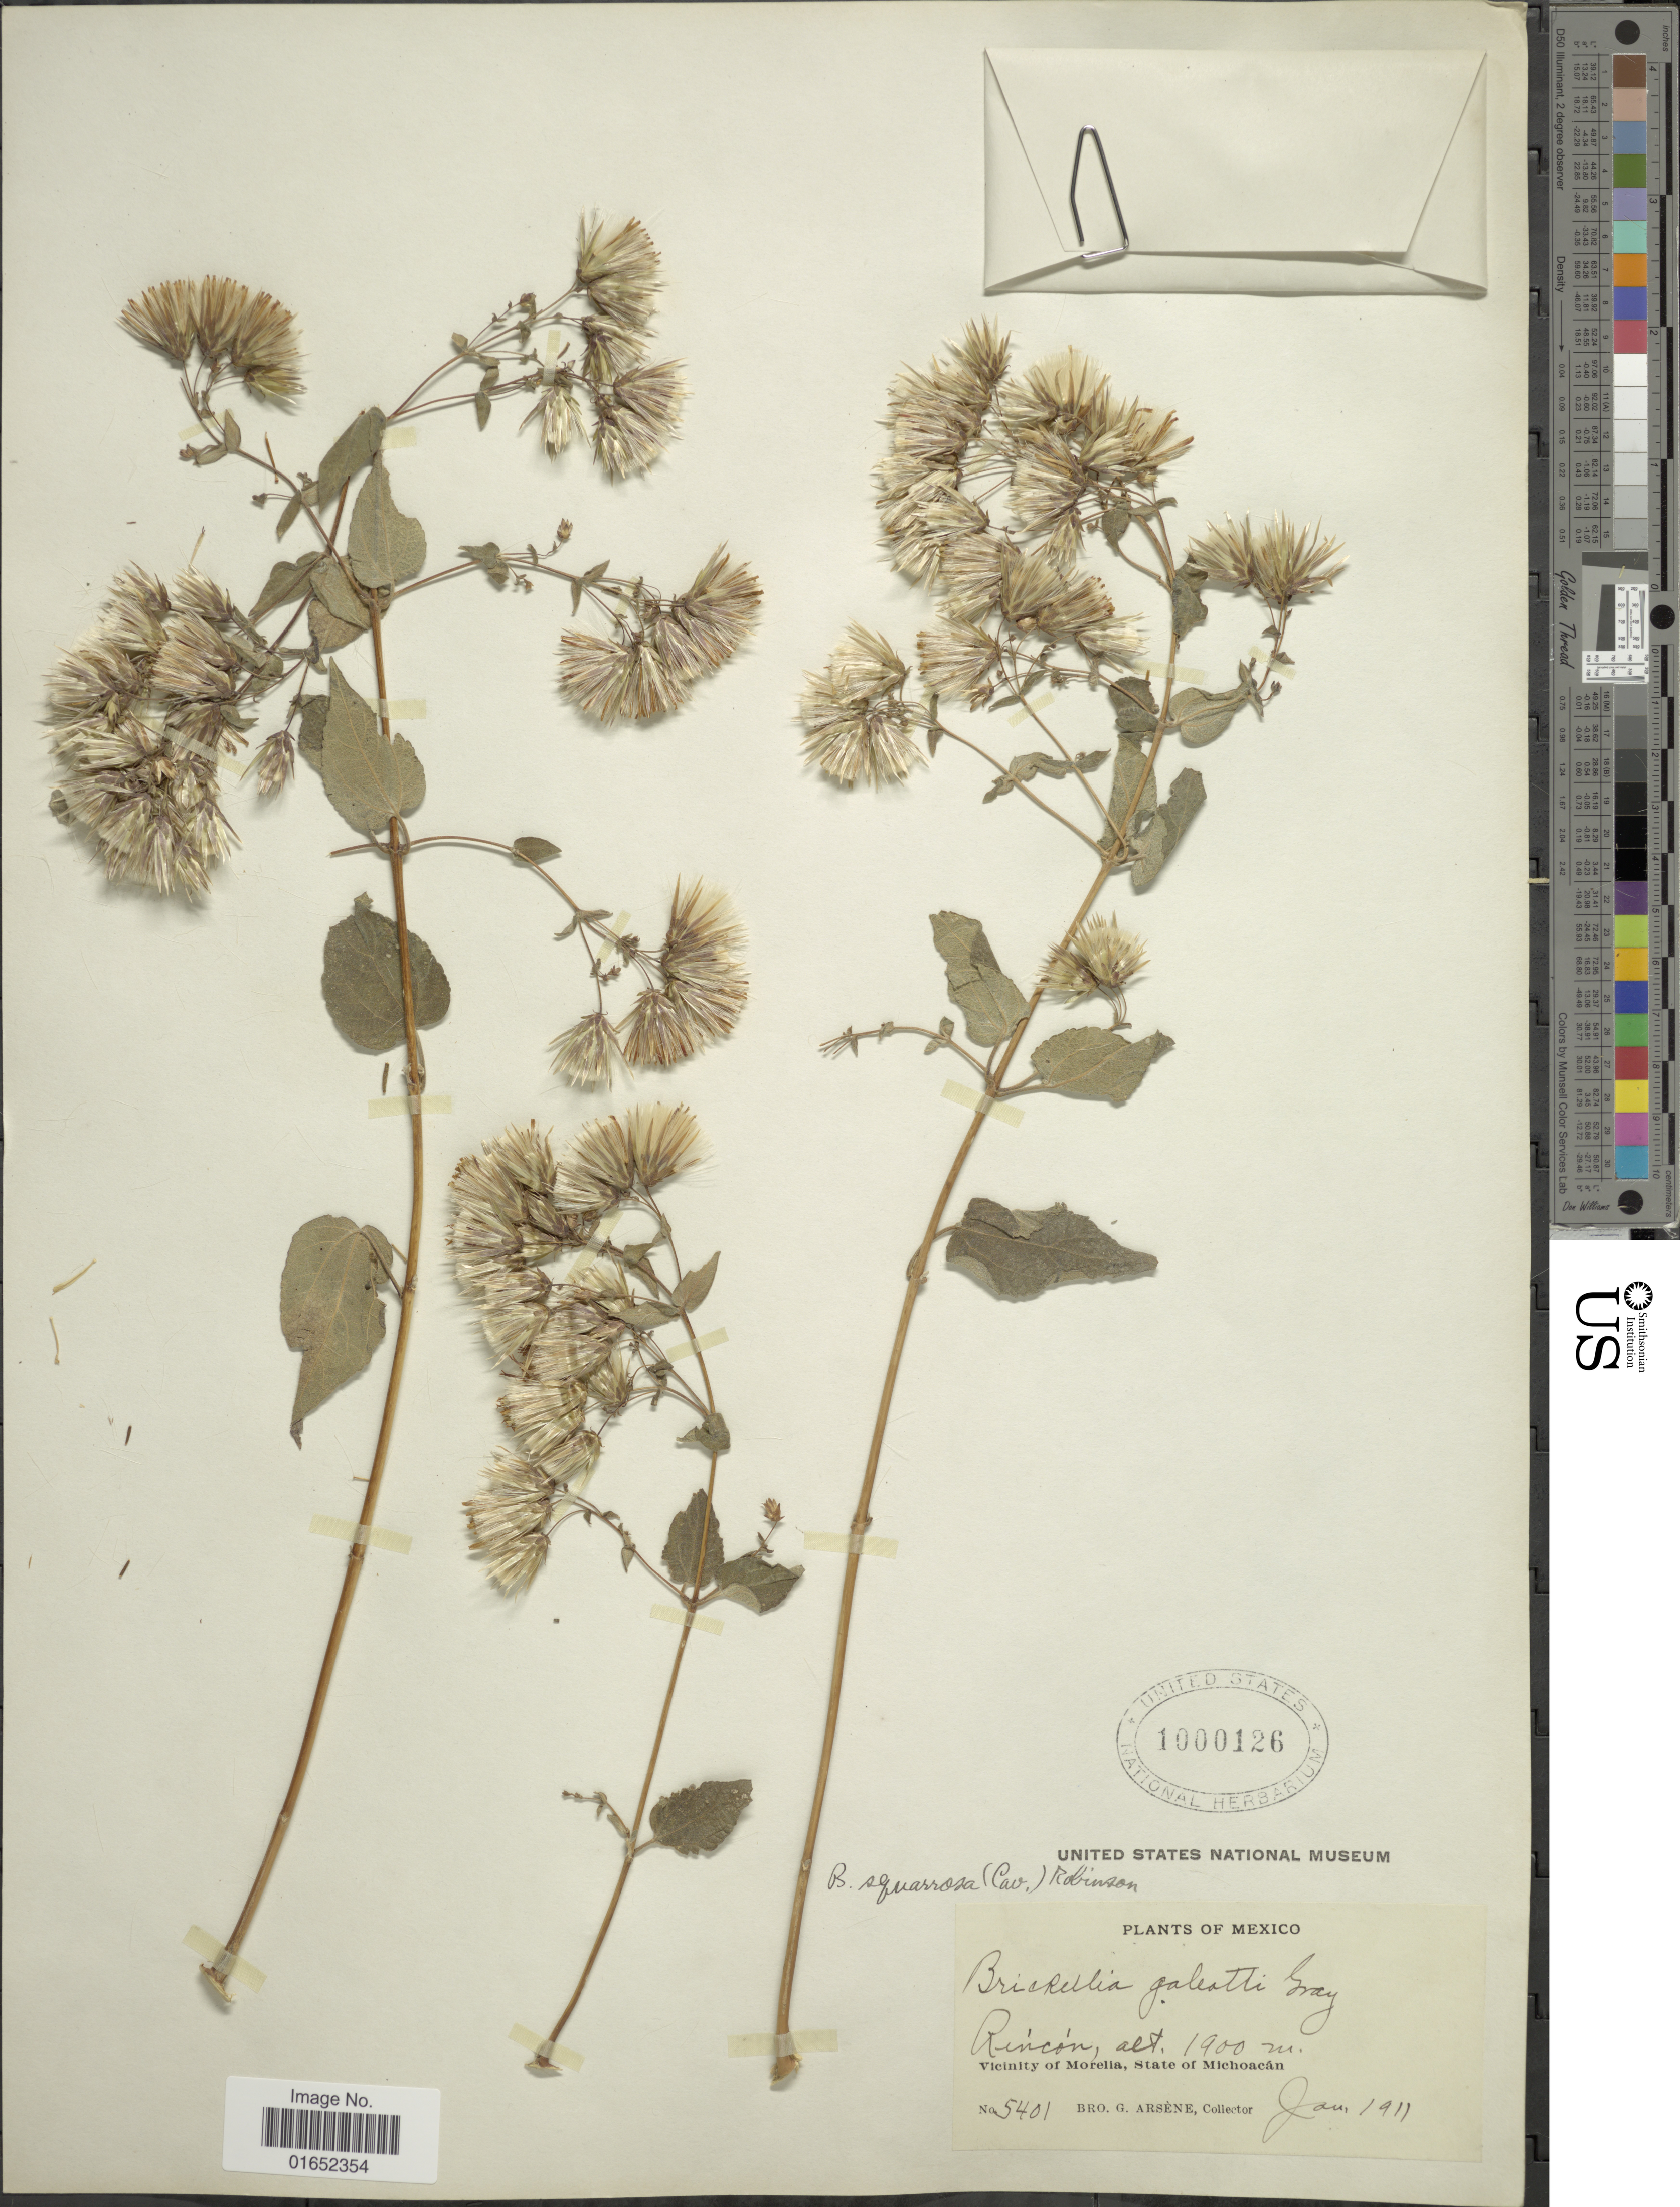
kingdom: Plantae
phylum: Tracheophyta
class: Magnoliopsida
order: Asterales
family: Asteraceae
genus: Brickellia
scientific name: Brickellia squarrosa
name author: B.L. Rob. & Seaton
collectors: Bro. G. Arsène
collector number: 5401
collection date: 1911-01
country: Mexico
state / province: Michoacán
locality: Rincón, Vicinity of Morelia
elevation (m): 1900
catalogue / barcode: US 1000126